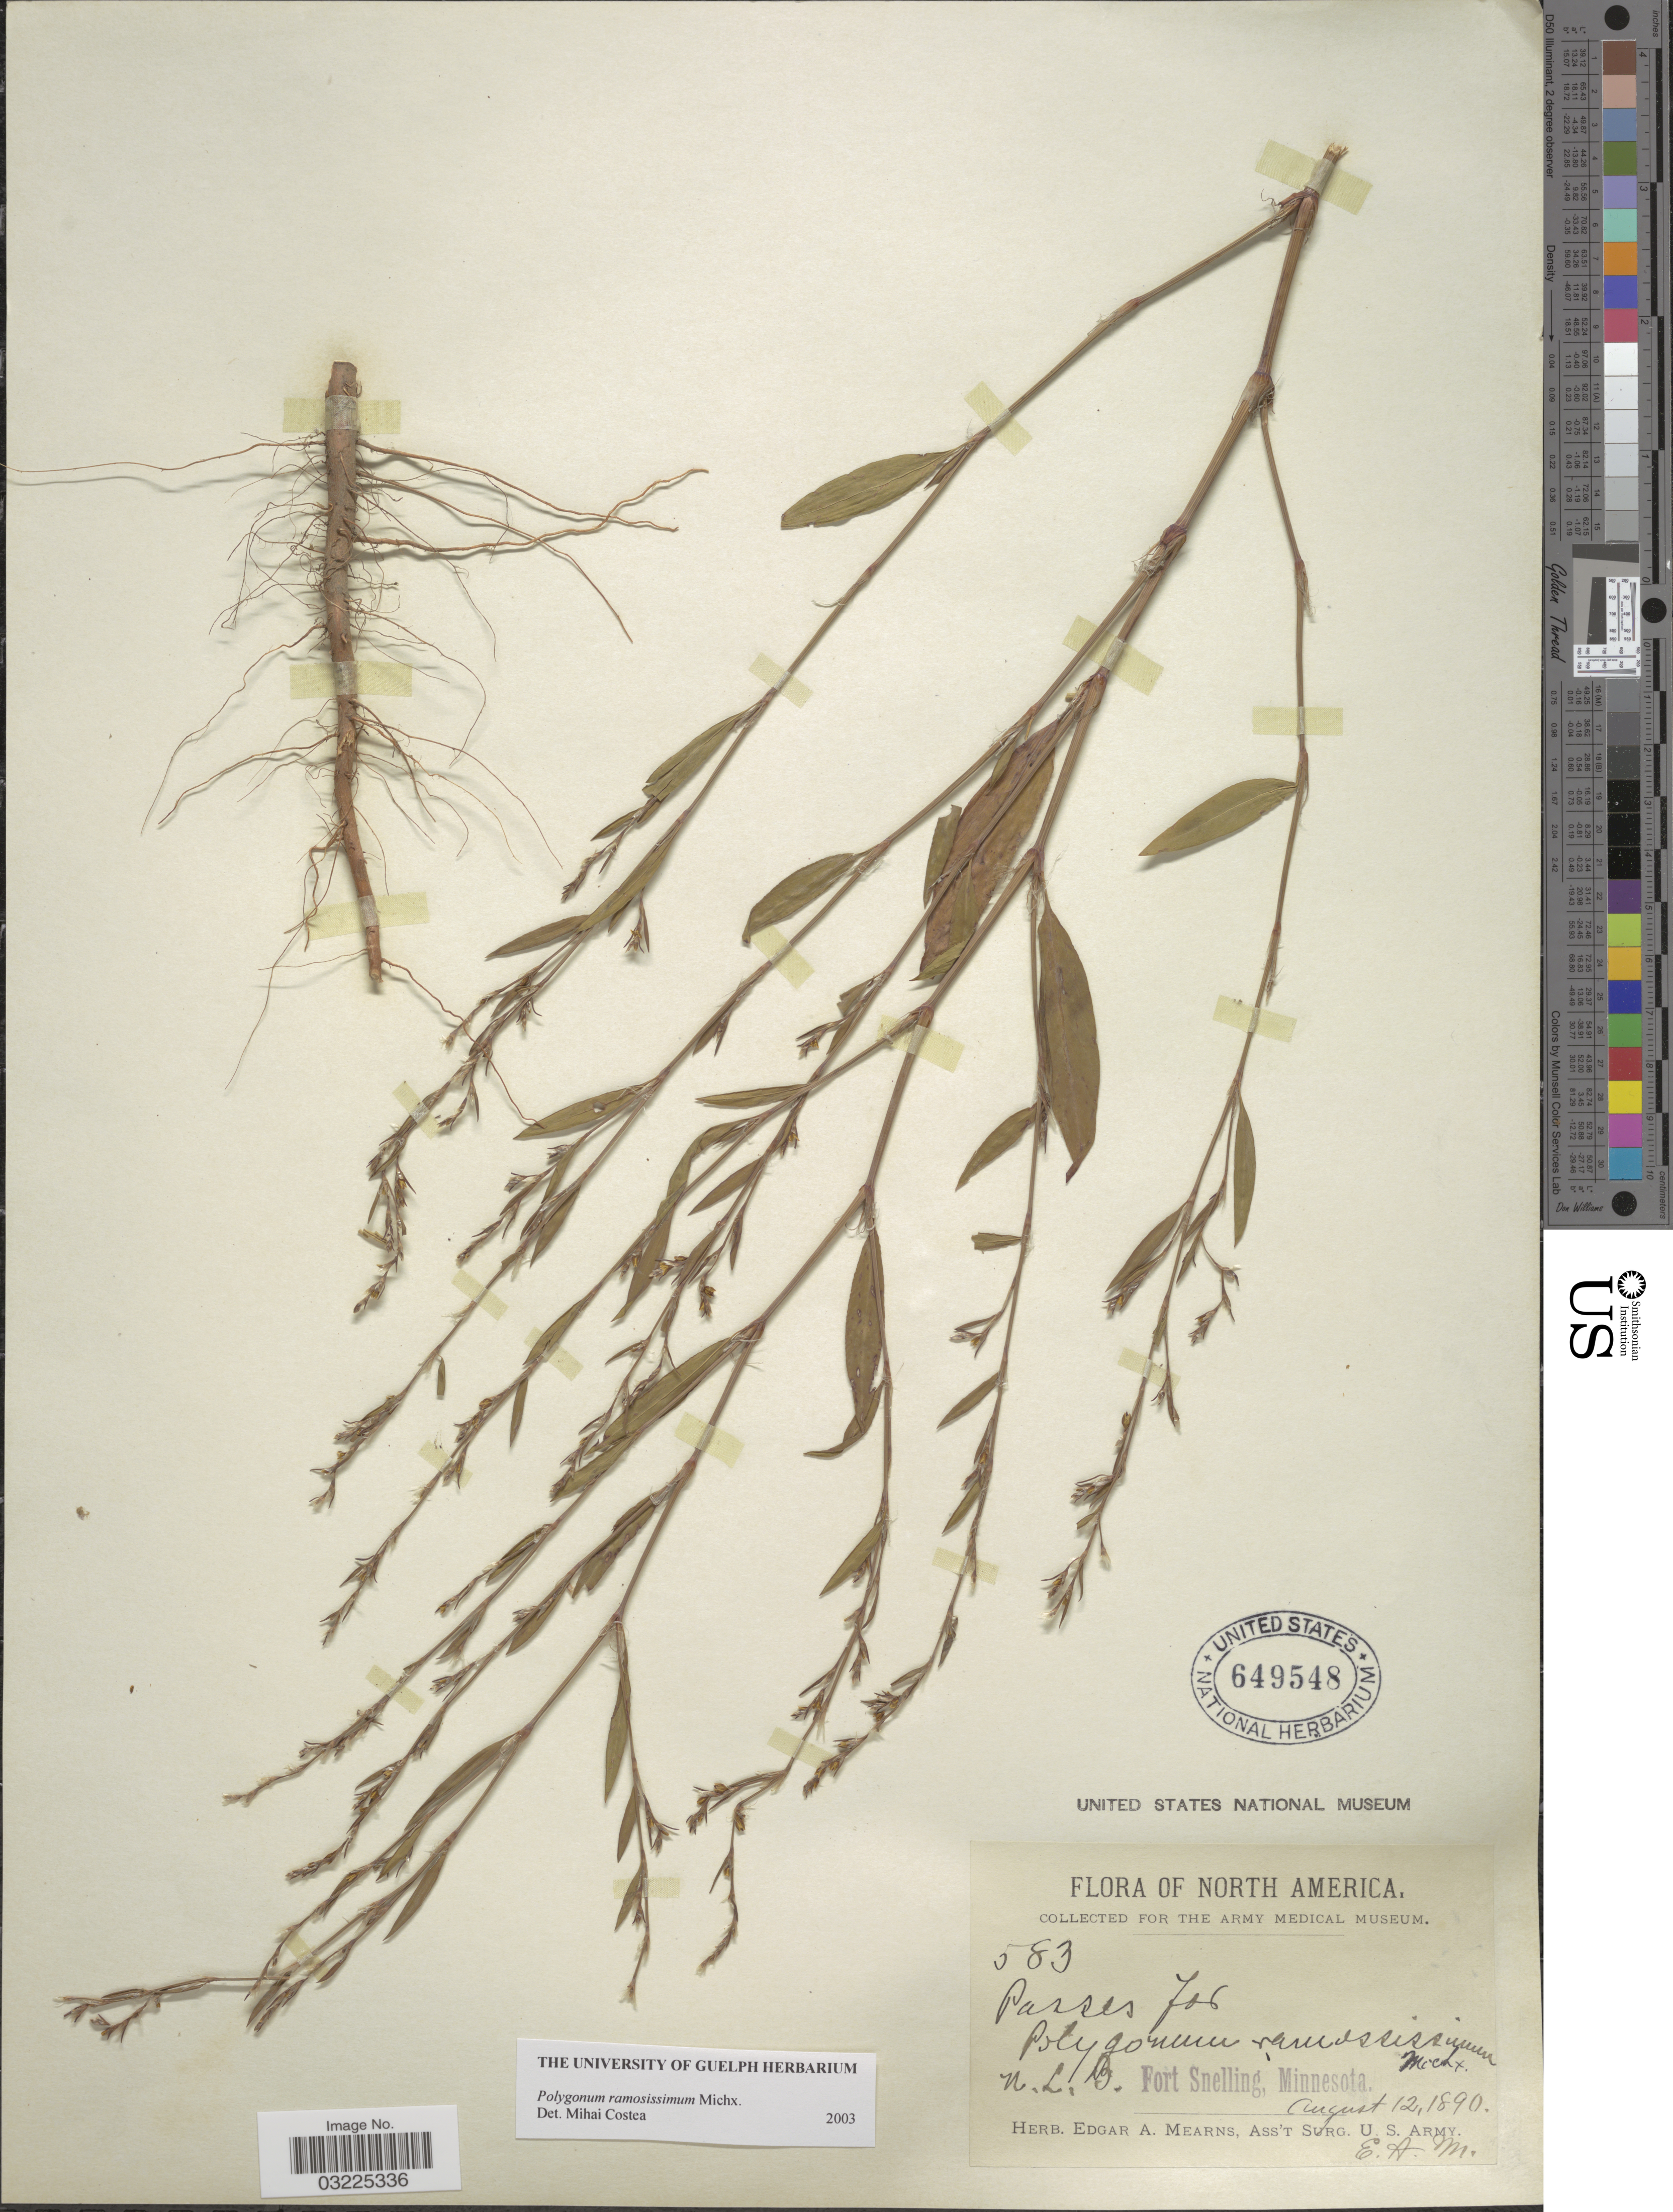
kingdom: Plantae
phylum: Tracheophyta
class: Magnoliopsida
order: Caryophyllales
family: Polygonaceae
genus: Polygonum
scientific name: Polygonum ramosissimum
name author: Michx.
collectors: E. A. Mearns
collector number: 583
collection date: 1890-08-12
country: United States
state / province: Minnesota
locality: Fort Snelling.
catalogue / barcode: US 649548